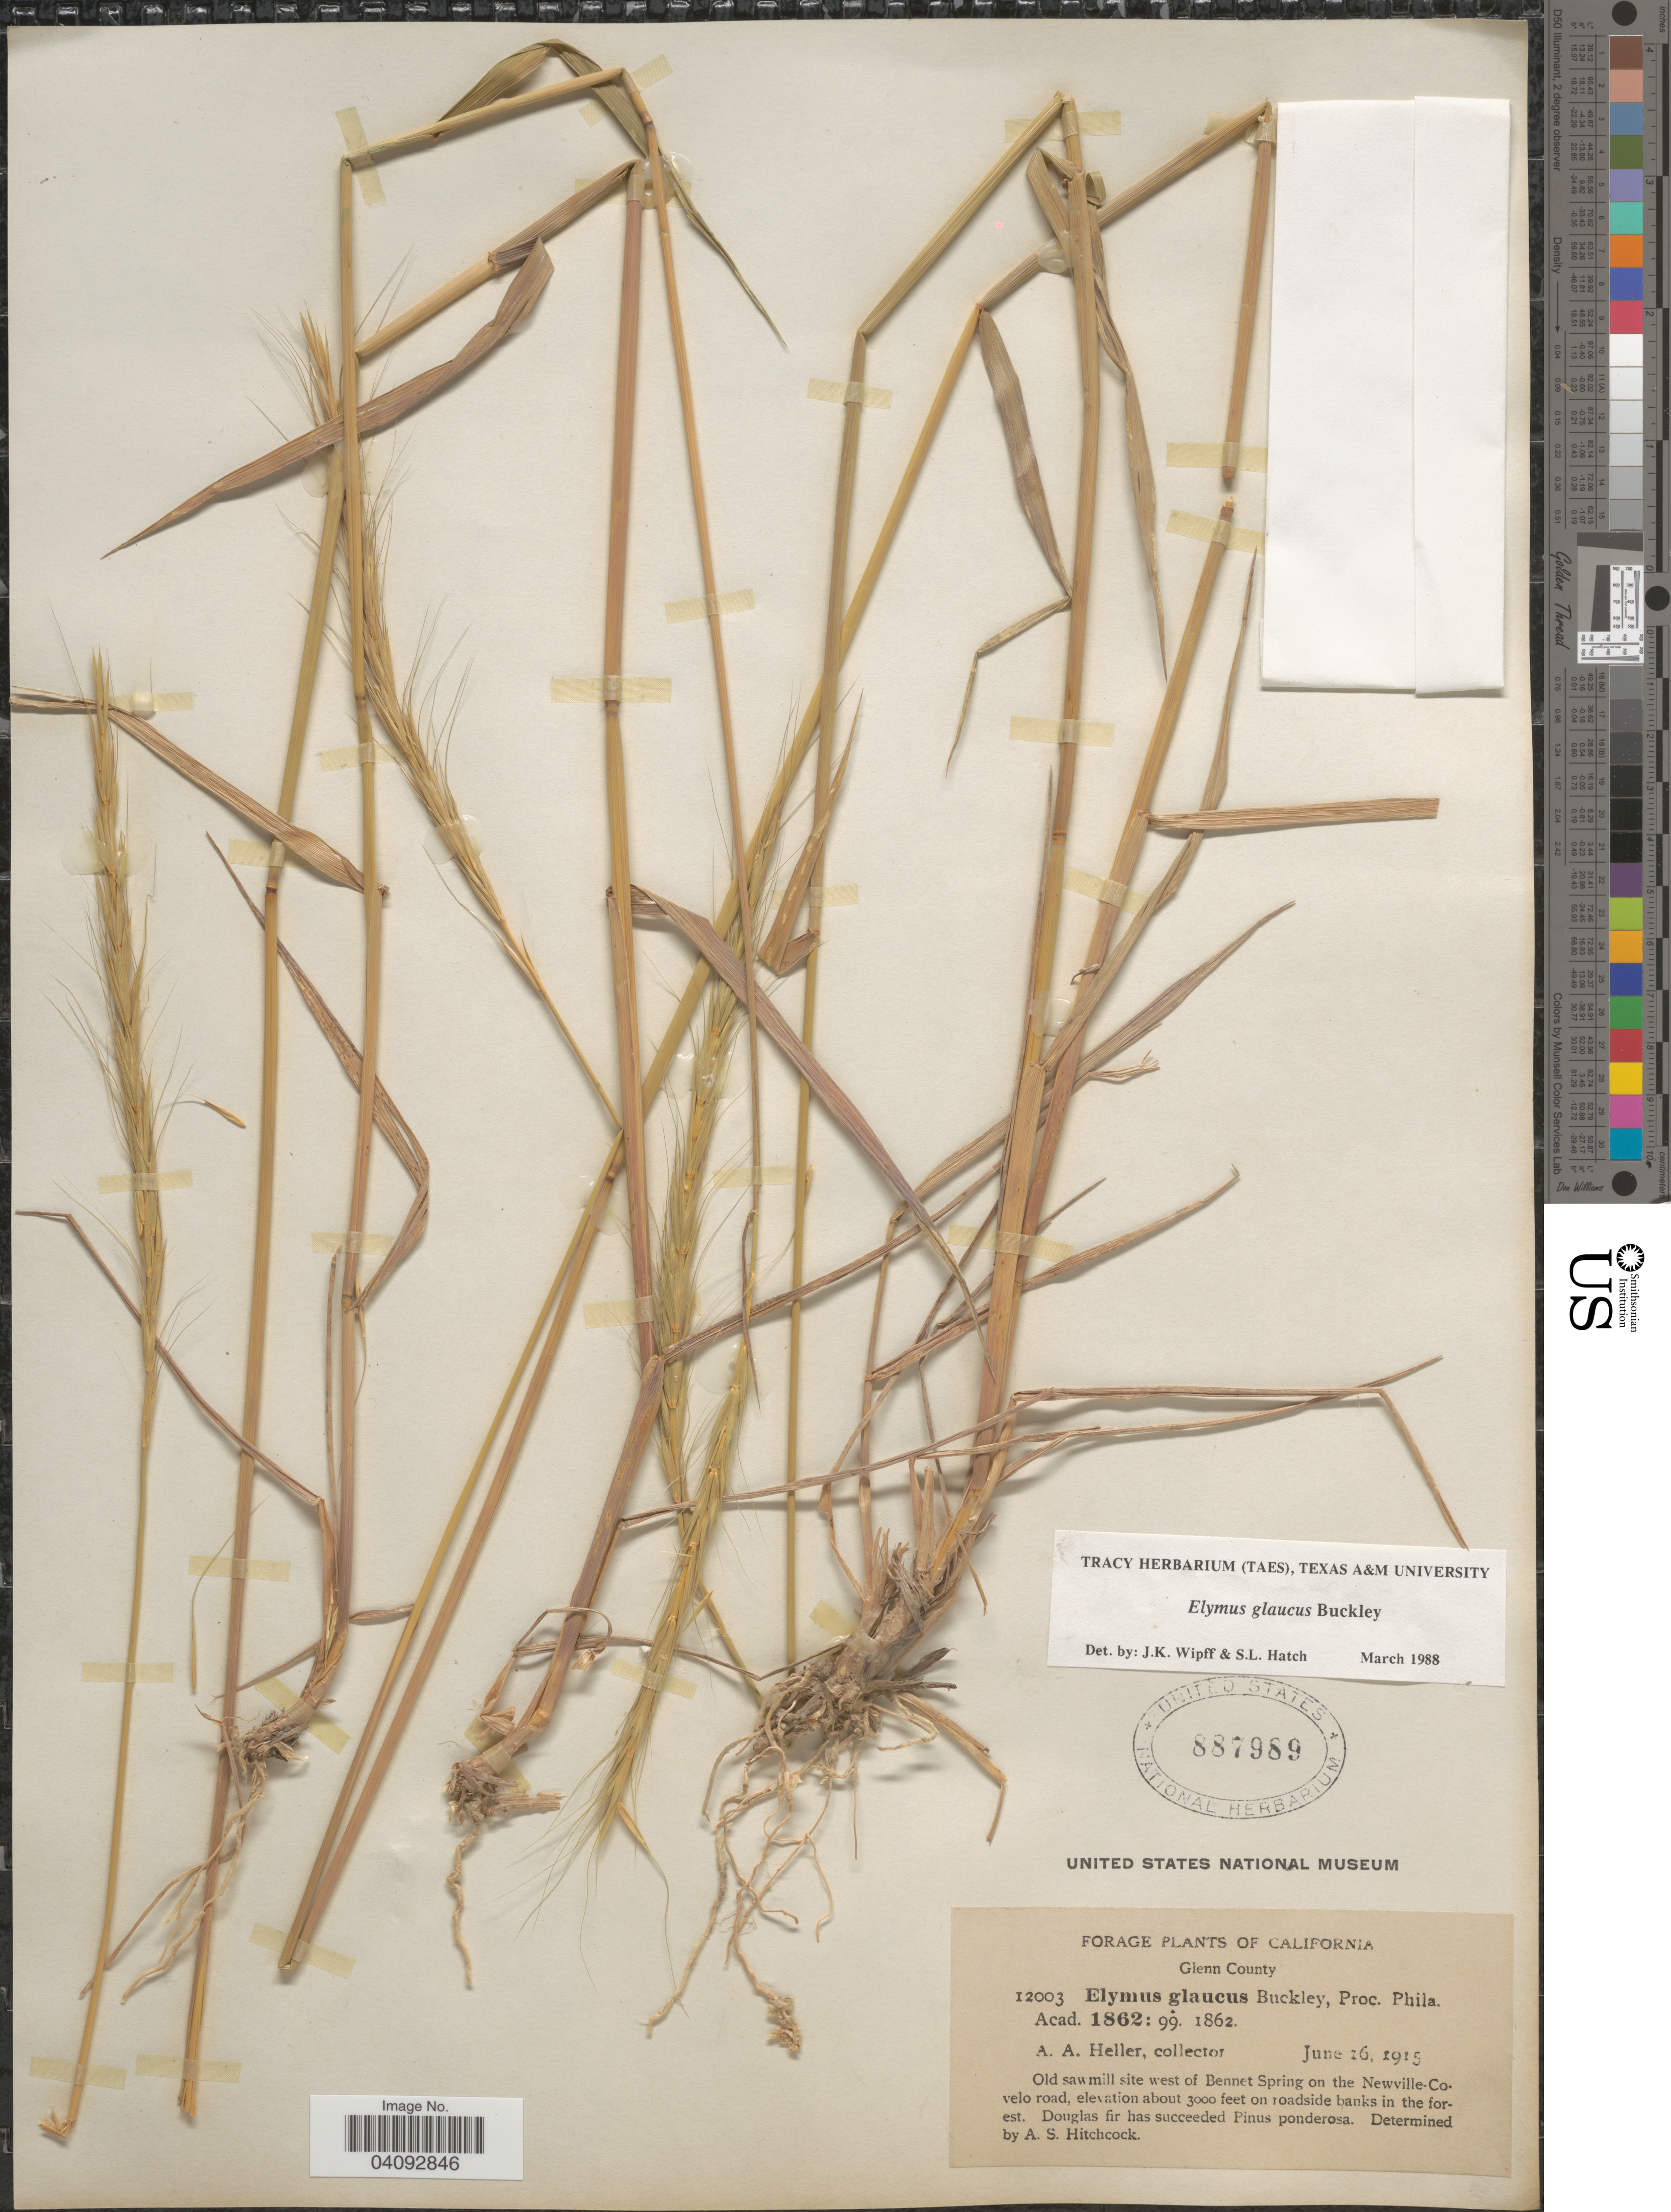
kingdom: Plantae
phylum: Tracheophyta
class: Liliopsida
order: Poales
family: Poaceae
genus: Elymus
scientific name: Elymus glaucus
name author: Buckley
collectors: A. A. Heller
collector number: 12003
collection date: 1915-06-16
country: United States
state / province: California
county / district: Glenn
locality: Glenn County. Old sawmill site west of Bennet Spring on the Newville-Covelo road, on roadside banks in the forest.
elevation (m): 914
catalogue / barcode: US 887989